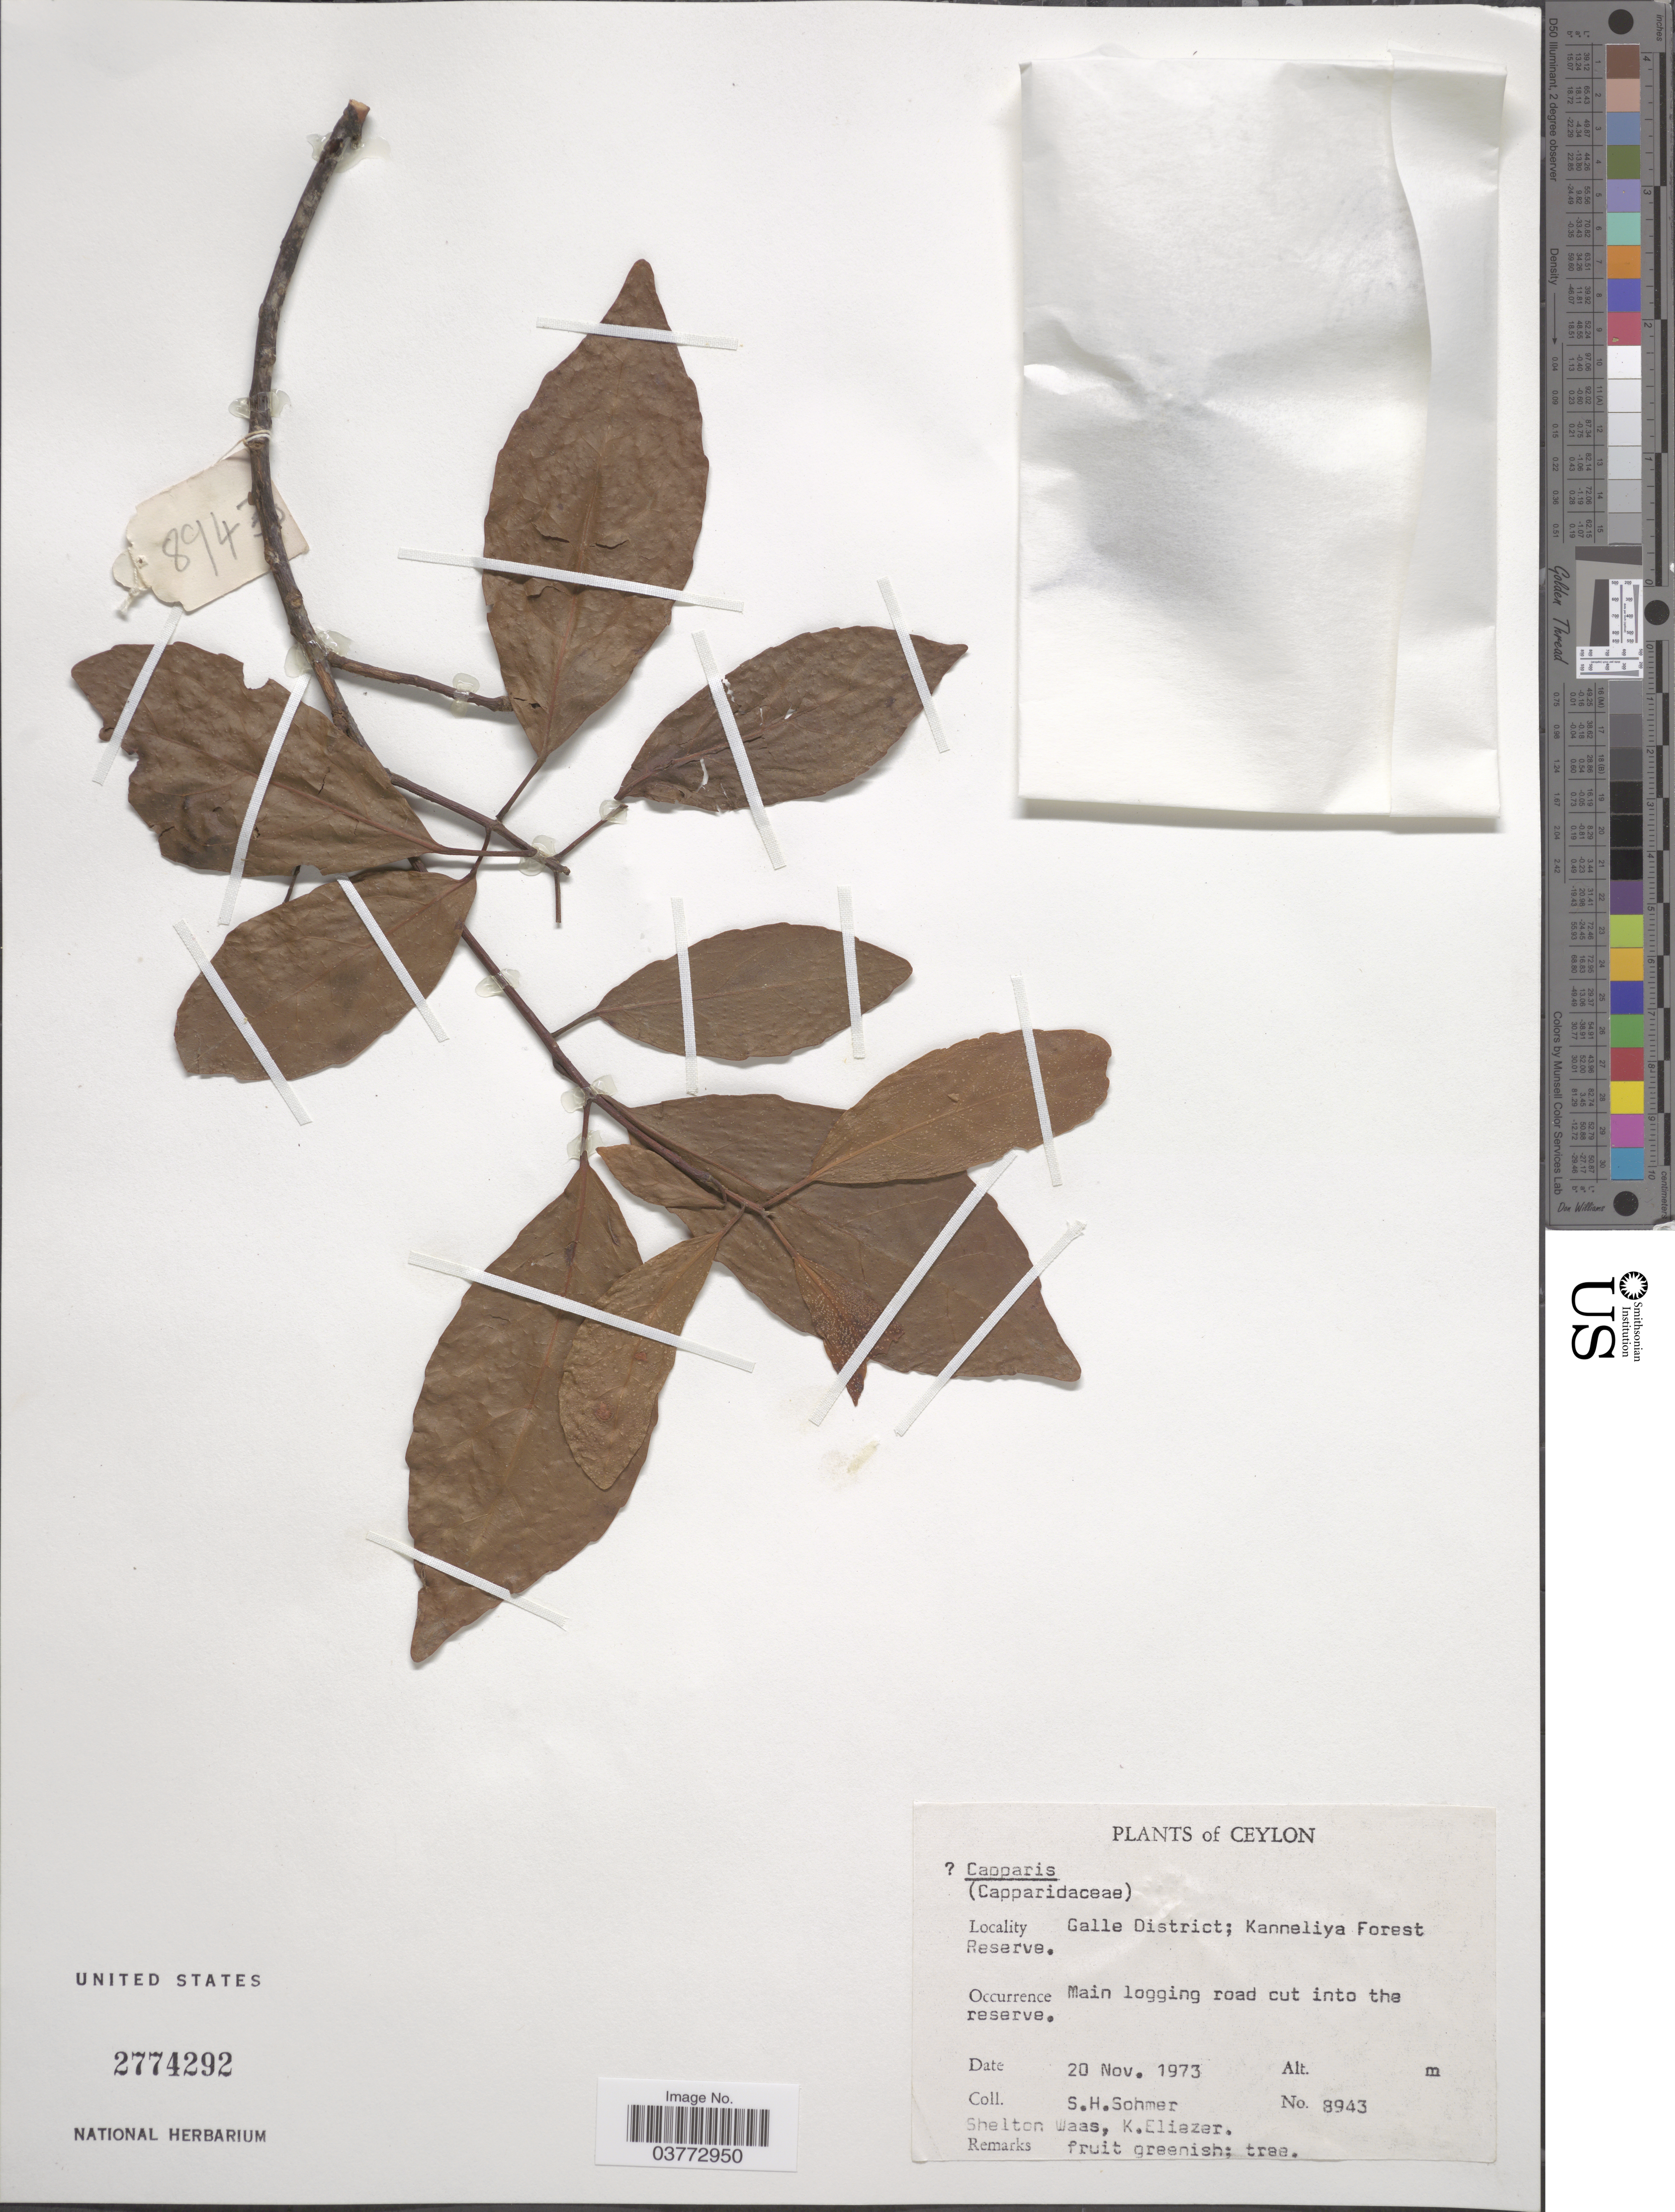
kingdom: Plantae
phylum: Tracheophyta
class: Magnoliopsida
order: Brassicales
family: Capparaceae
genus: Capparis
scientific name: Capparis sp.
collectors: S. H. Sohmer, S. Waas & K. Eliezer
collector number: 8943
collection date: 1973-11-20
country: Sri Lanka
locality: Ceylon. Galle District; Kanneliya Forest Reserve.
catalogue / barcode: US 2774292